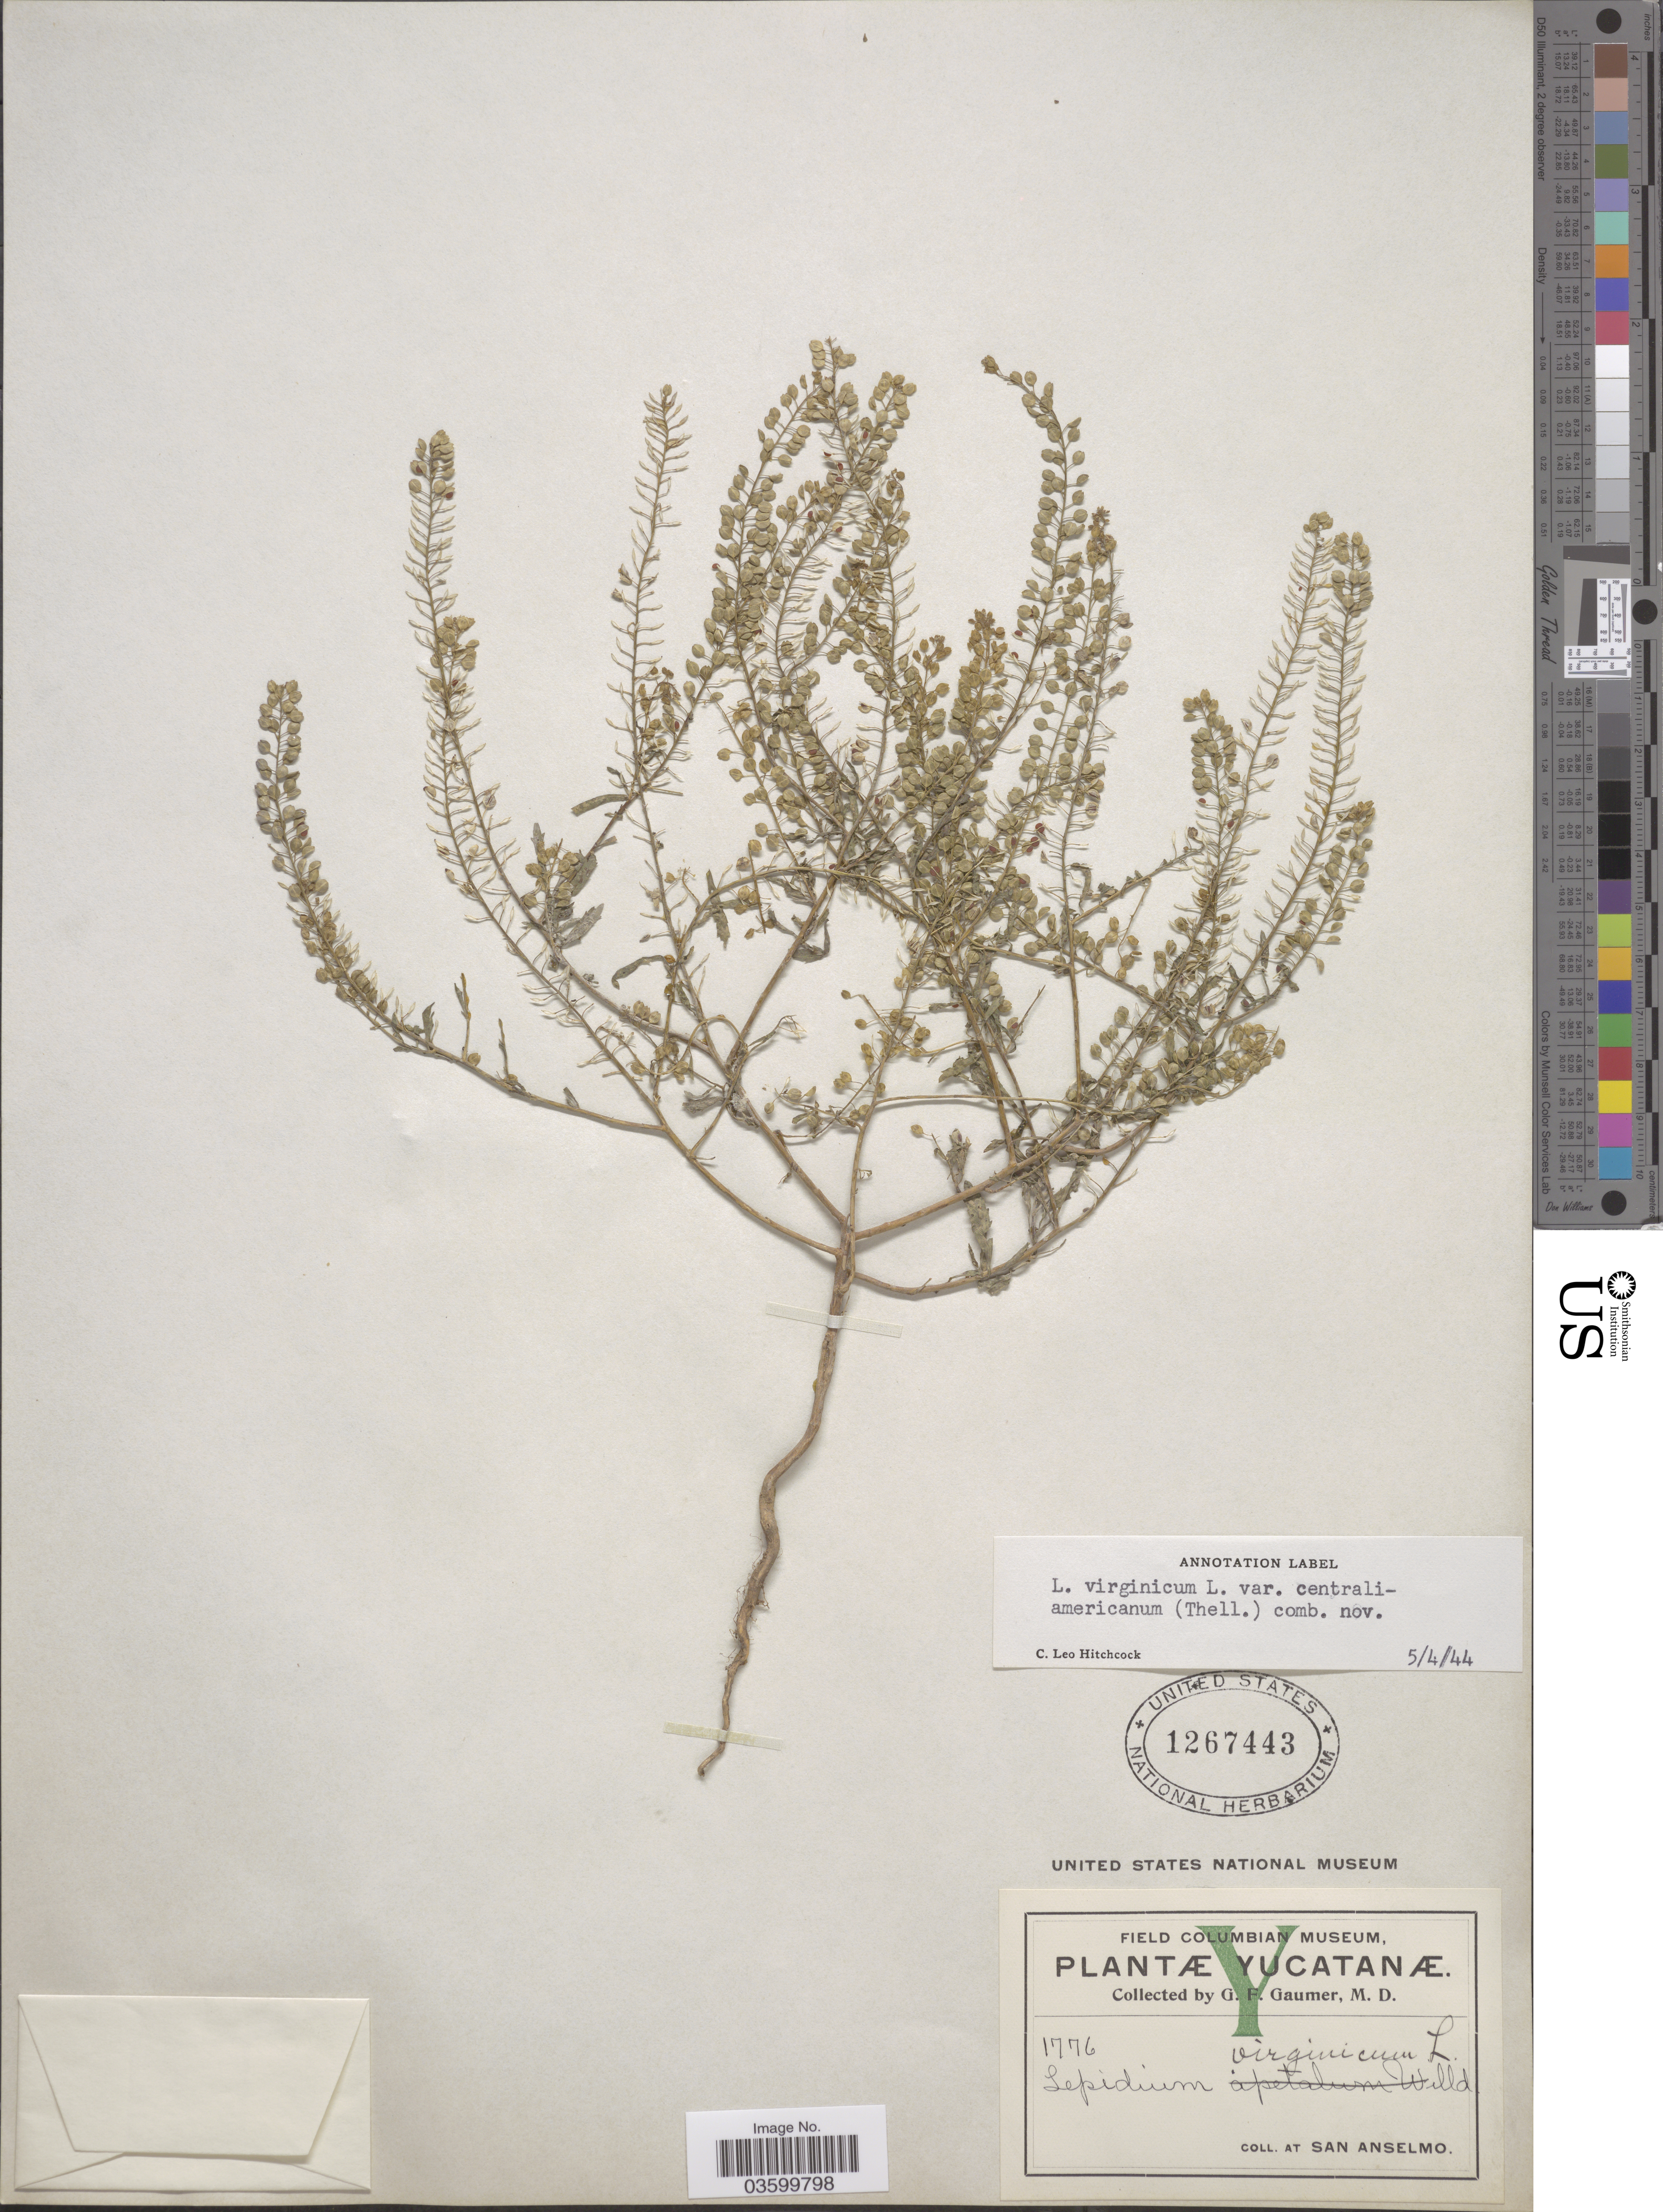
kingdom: Plantae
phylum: Tracheophyta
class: Magnoliopsida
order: Brassicales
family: Brassicaceae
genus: Lepidium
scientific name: Lepidium virginicum var. centrali-americanum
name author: (Thell.) C.L. Hitchc.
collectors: G. F. Gaumer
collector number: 1776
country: Mexico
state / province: Yucatán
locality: San Anselmo.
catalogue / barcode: US 1267443